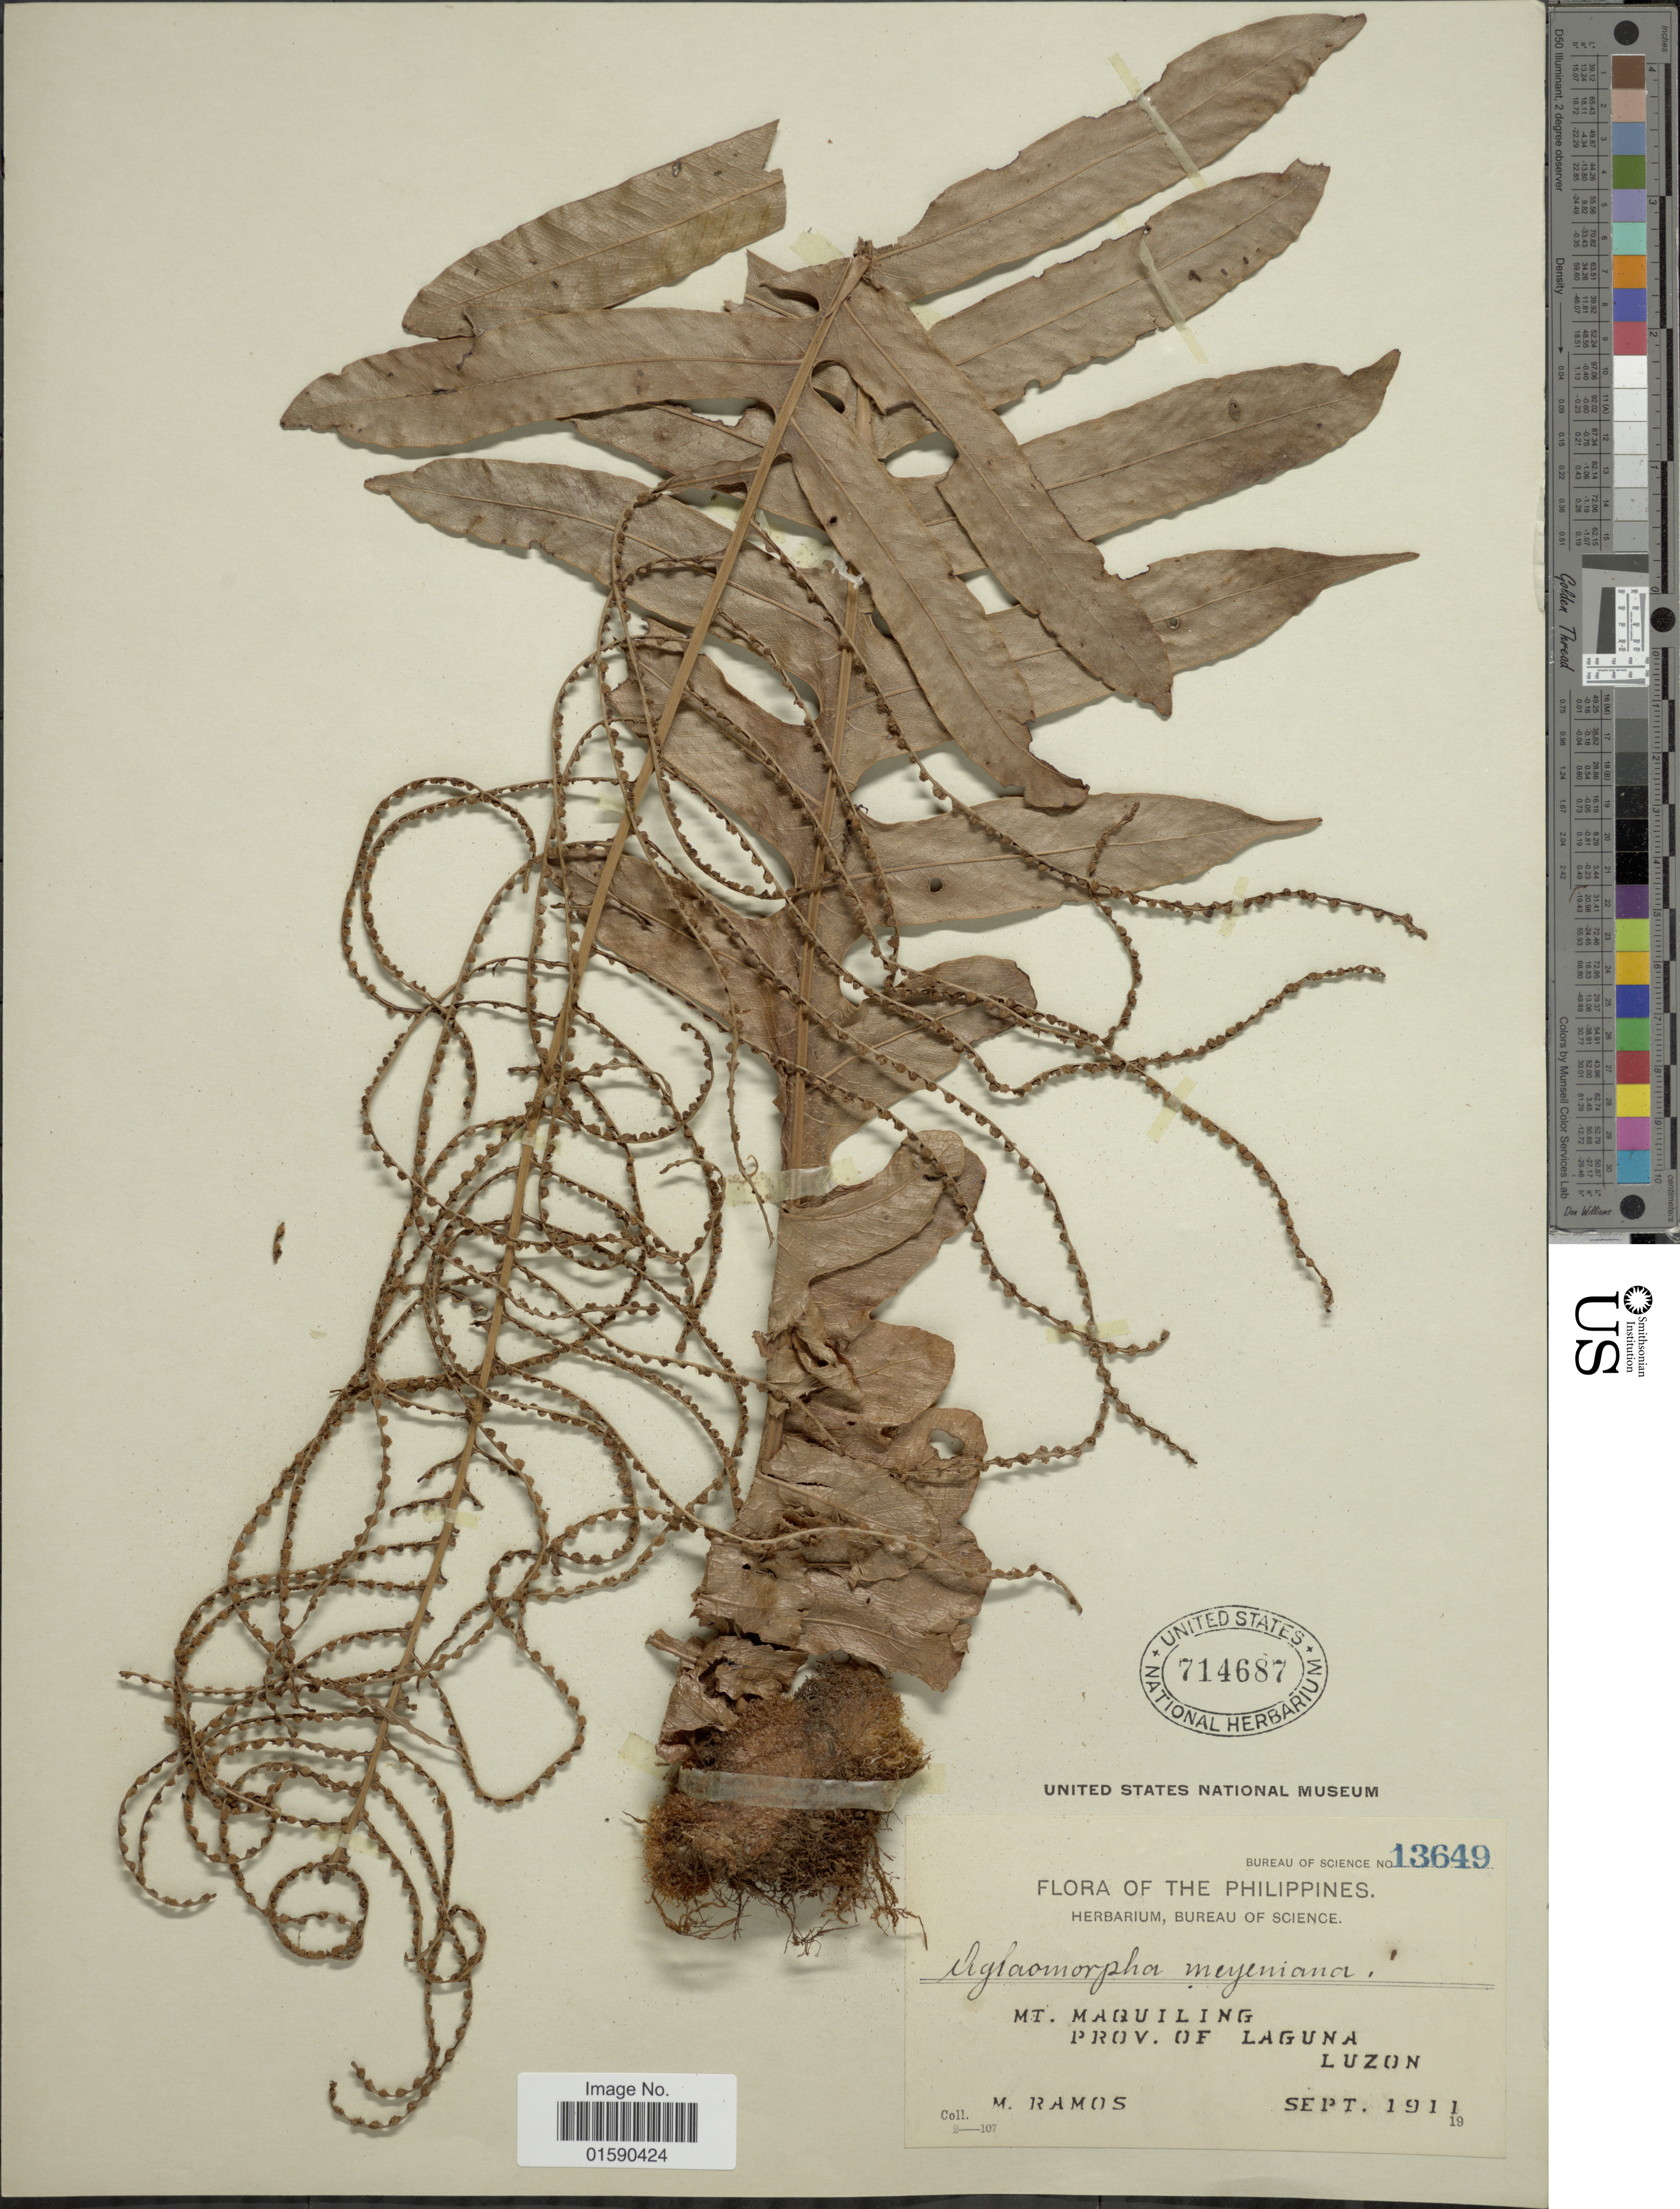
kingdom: Plantae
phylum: Tracheophyta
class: Polypodiopsida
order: Polypodiales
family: Polypodiaceae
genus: Aglaomorpha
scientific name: Aglaomorpha meyeniana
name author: Schott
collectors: M. Ramos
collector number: Bureau of Science 13649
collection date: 1911-09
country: Philippines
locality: Mt. Maquiling. Prov. of Laguna. Luzon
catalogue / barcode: US 714687